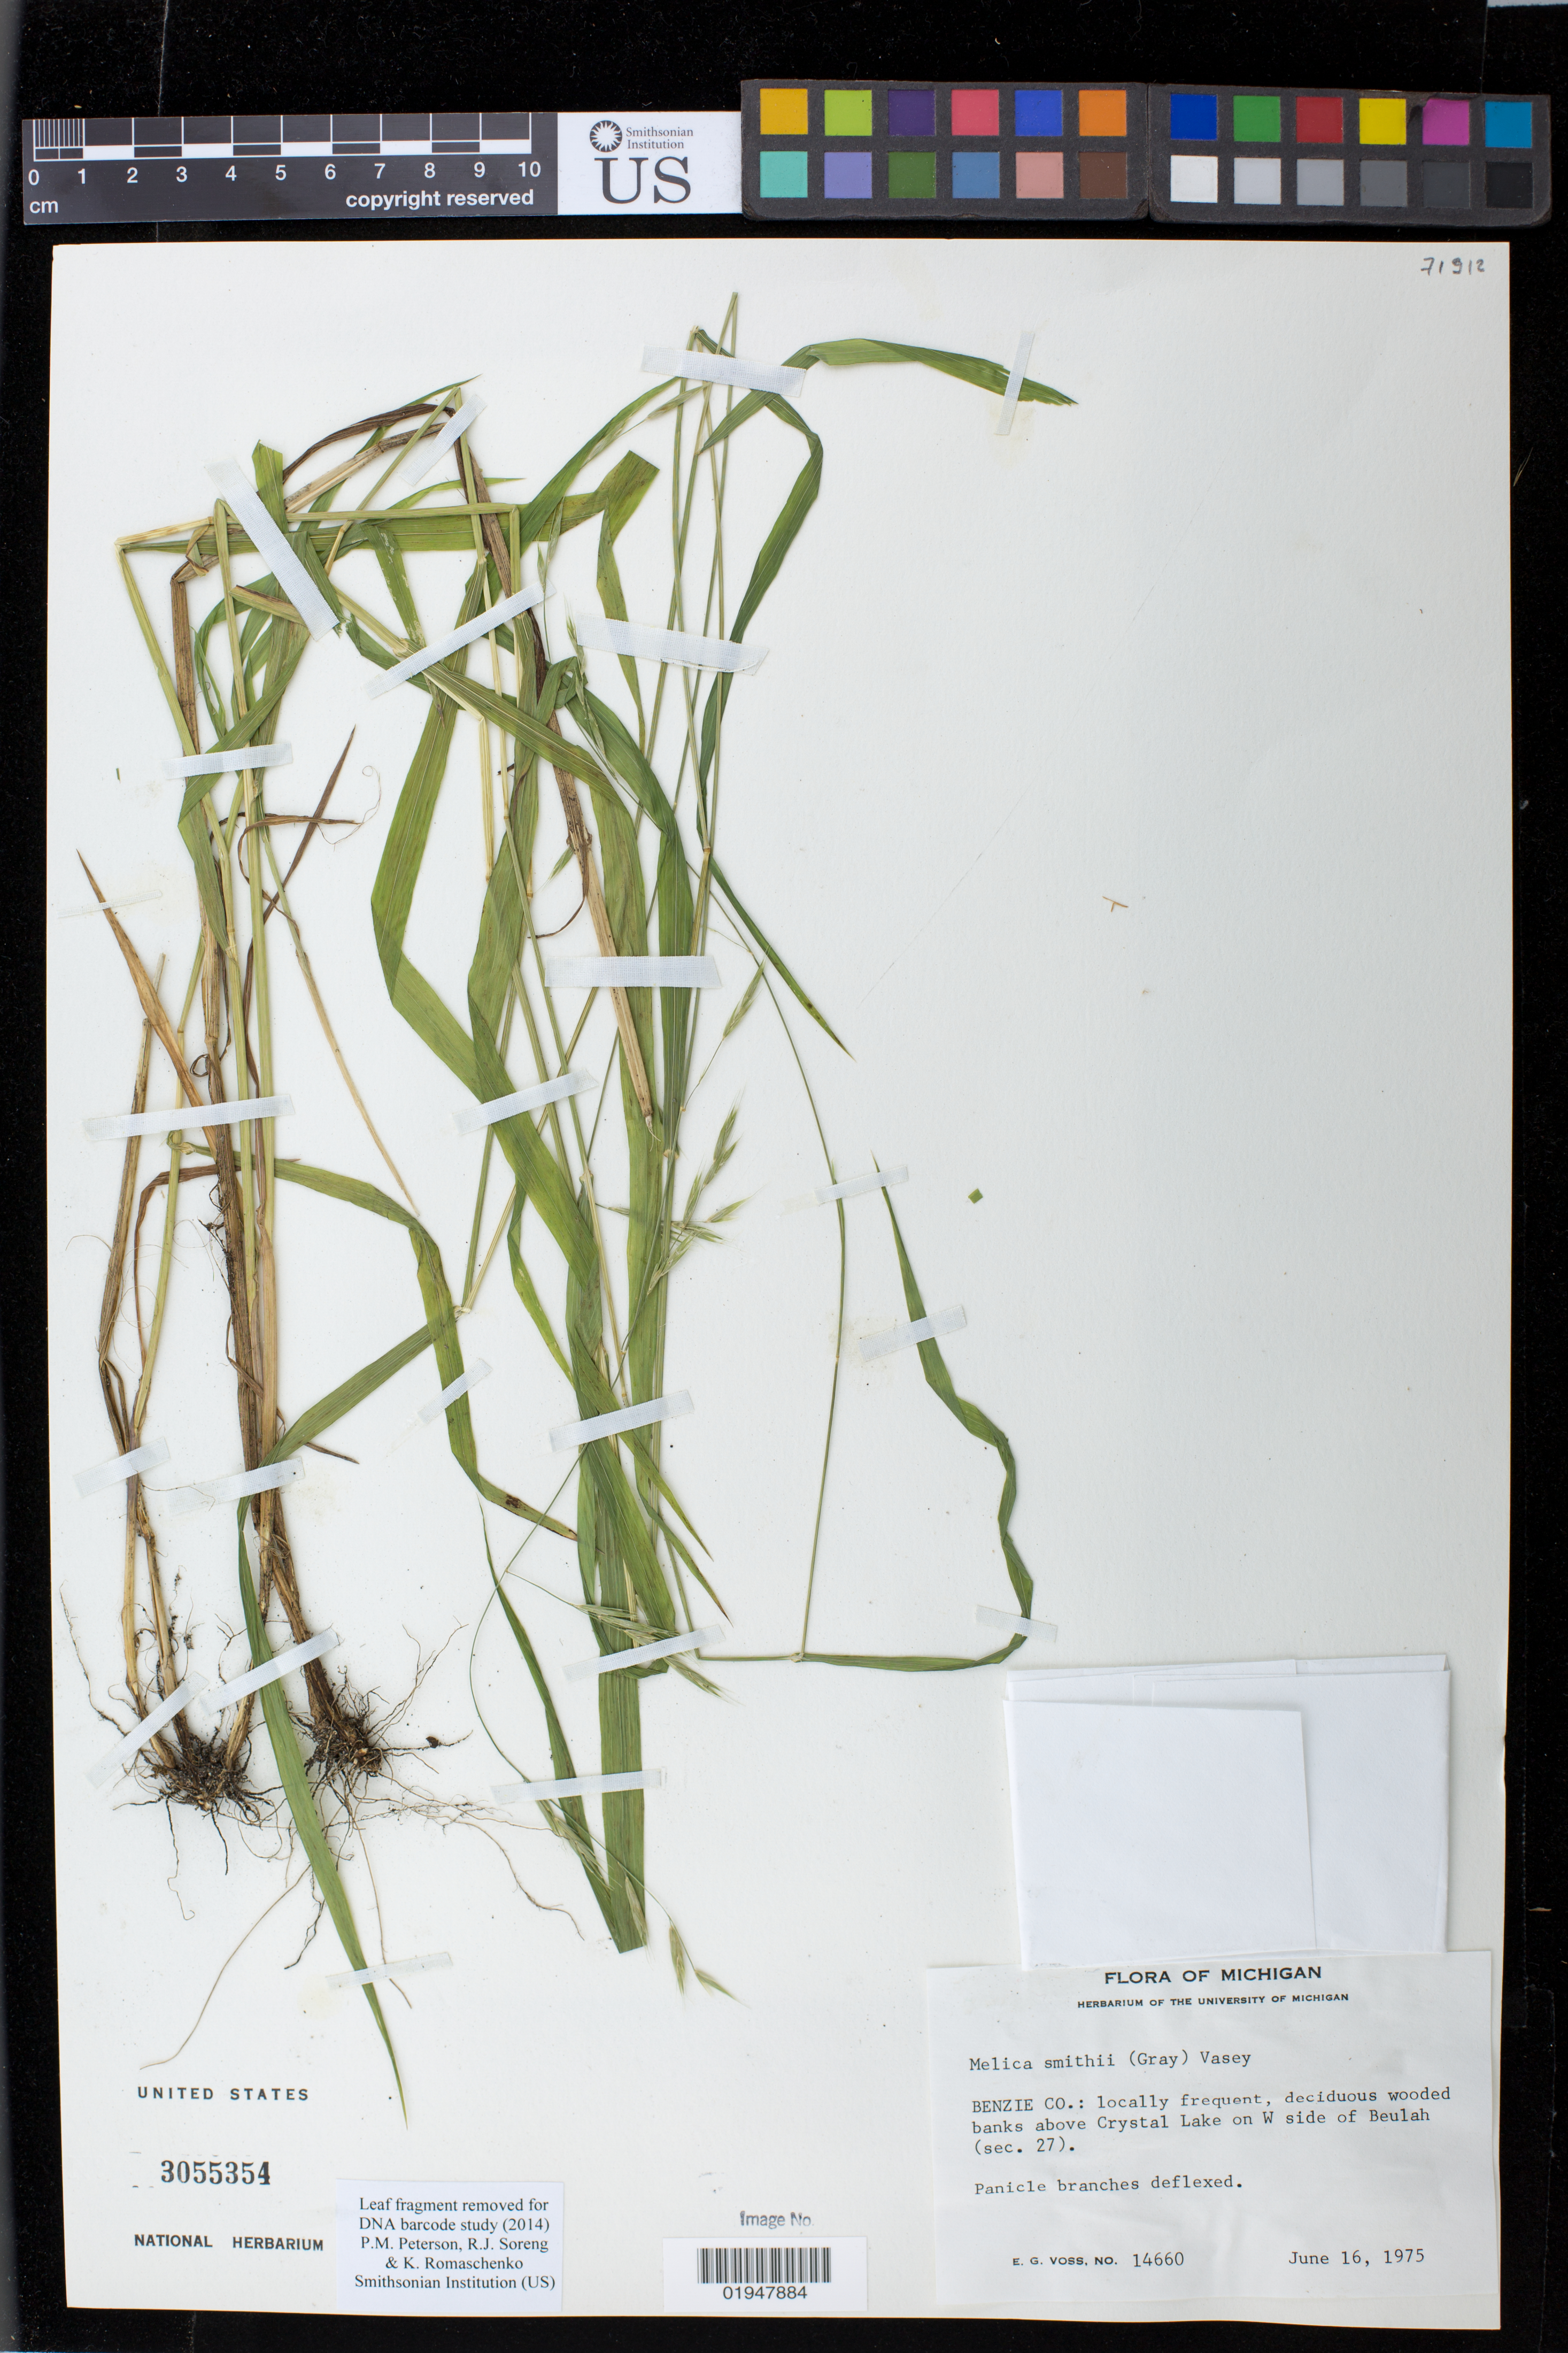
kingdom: Plantae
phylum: Tracheophyta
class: Liliopsida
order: Poales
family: Poaceae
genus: Melica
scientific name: Melica smithii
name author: (Porter ex A. Gray) Vasey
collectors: E. G. Voss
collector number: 14660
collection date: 1975-06-16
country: United States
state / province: Michigan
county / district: Benzie County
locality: banks above Crystal Lake on W side of Beulah (sec. 27).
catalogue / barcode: US 3055354